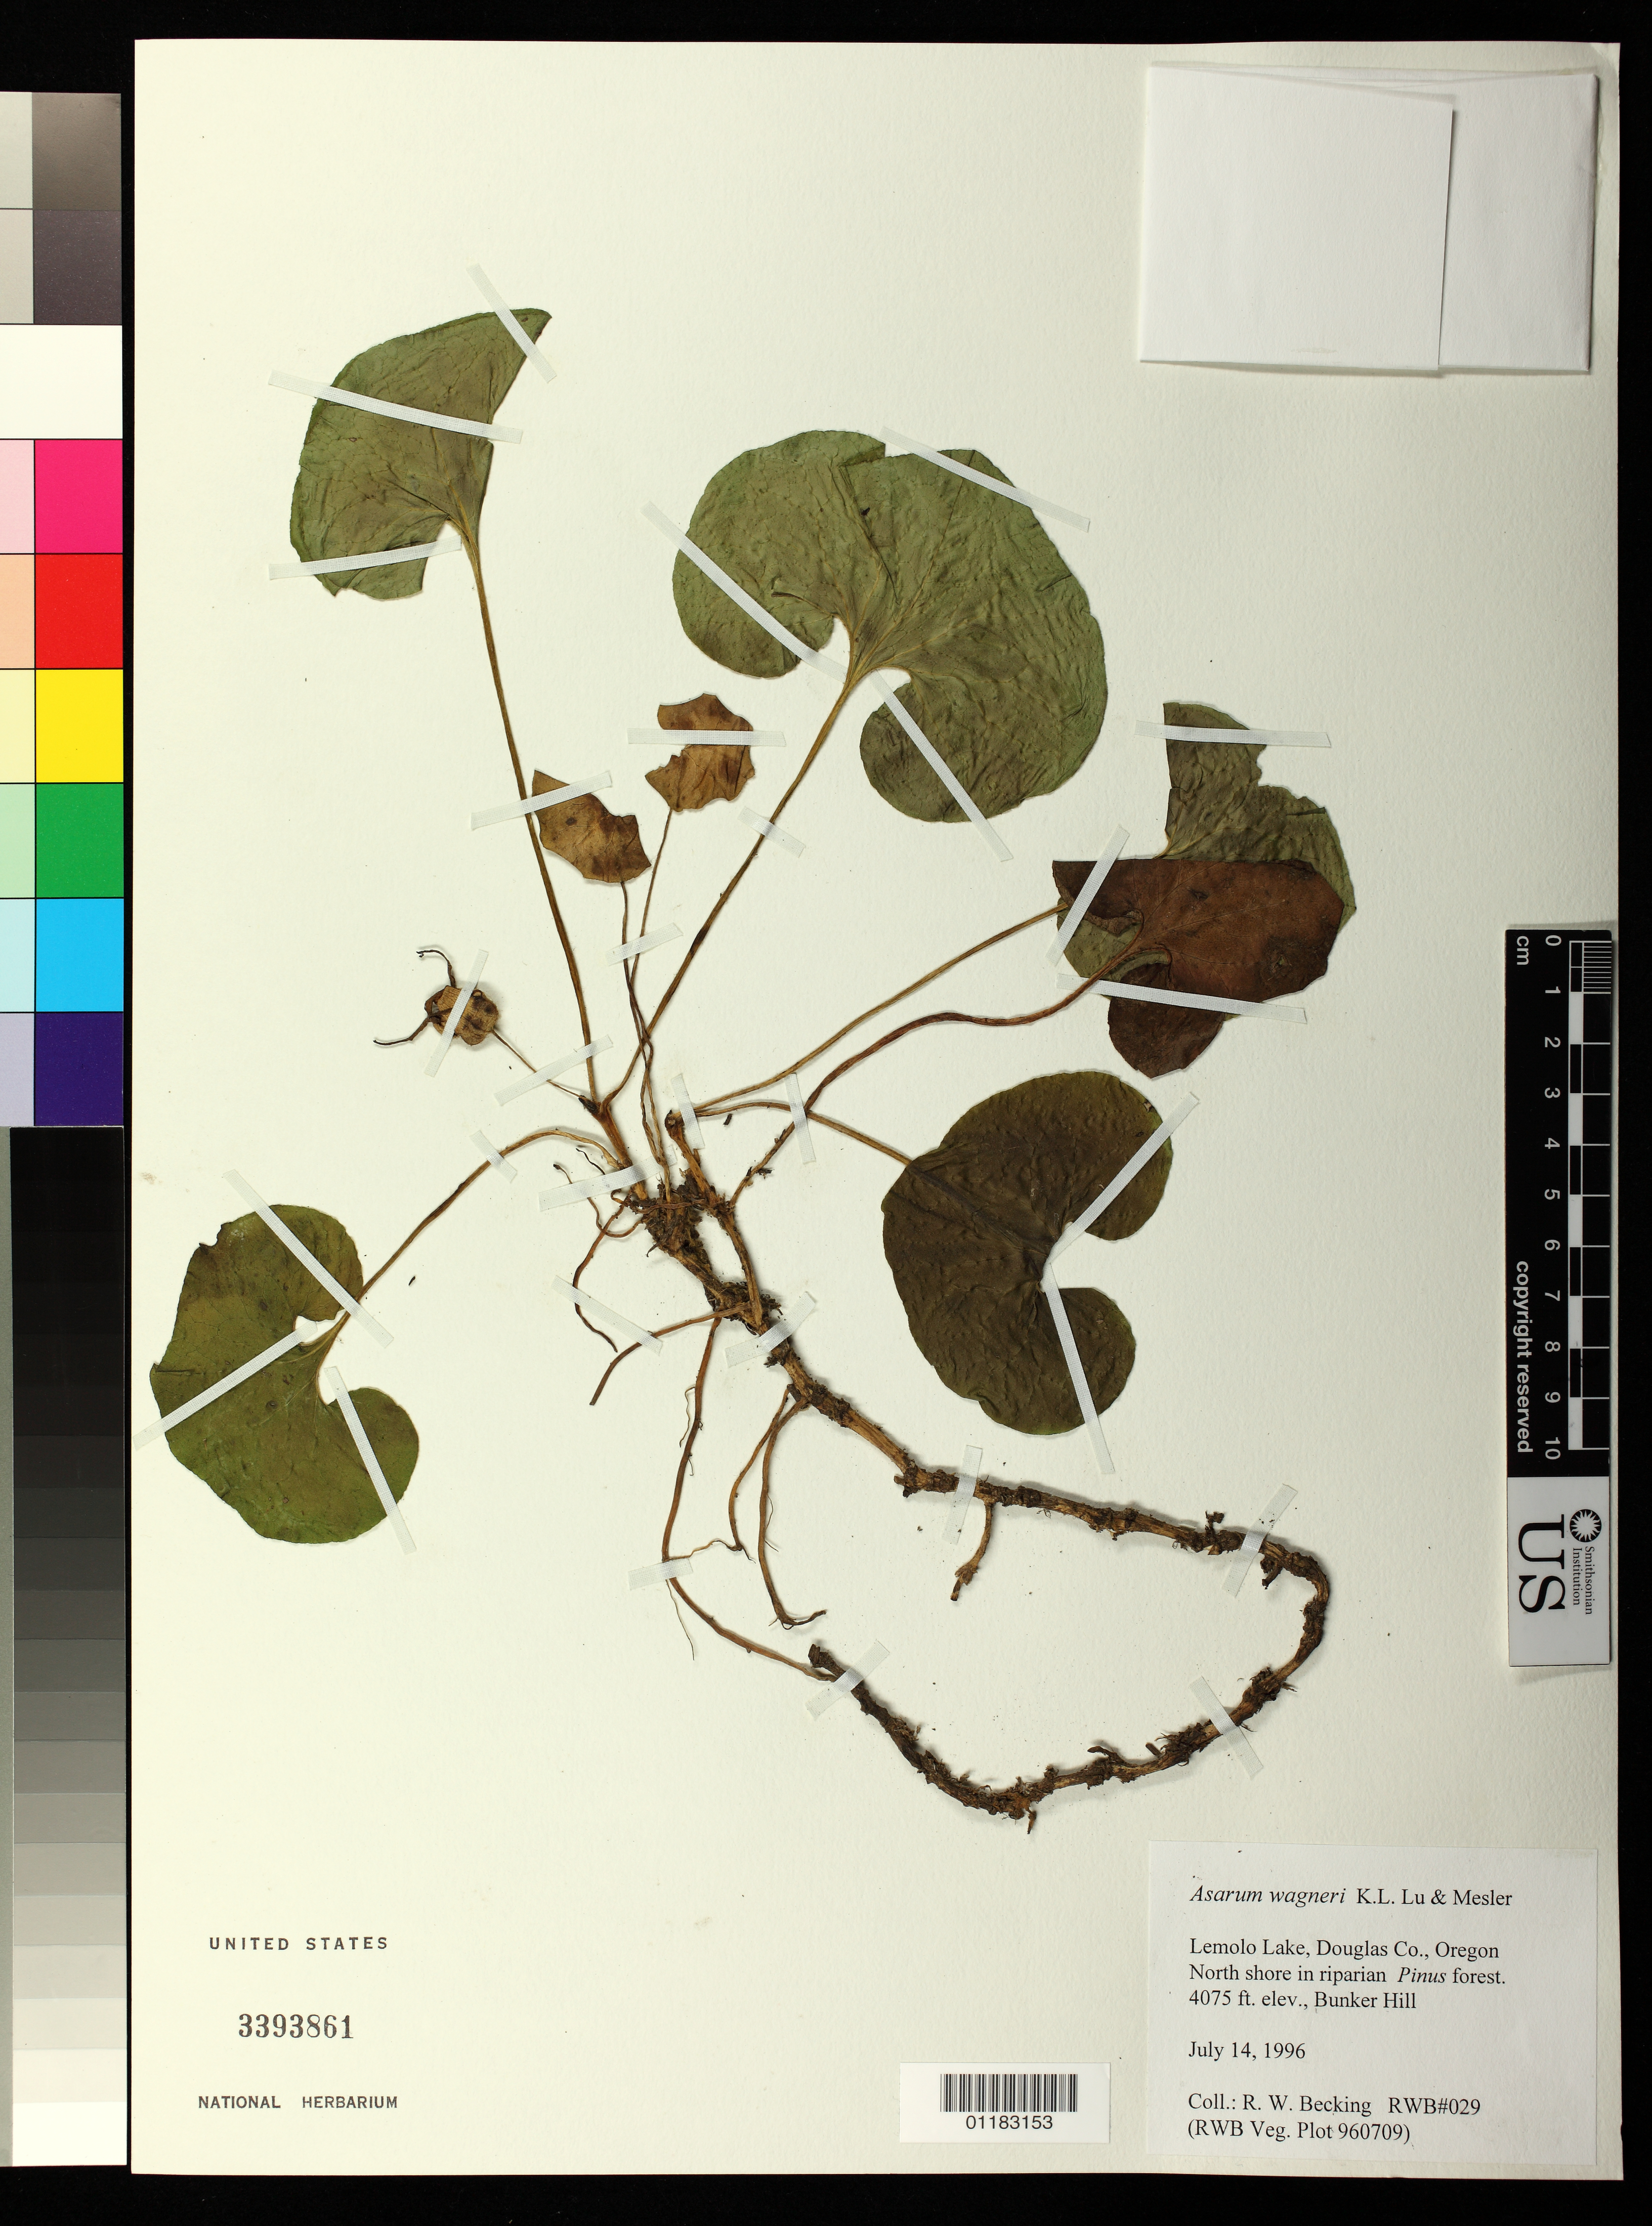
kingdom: Plantae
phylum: Tracheophyta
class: Magnoliopsida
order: Piperales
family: Aristolochiaceae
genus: Asarum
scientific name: Asarum wagneri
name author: Lu & Mesler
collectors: R. Becking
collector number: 29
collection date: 1996-07-14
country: United States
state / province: Oregon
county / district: Douglas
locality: Bunker Hill, north shore Lemolo Lake, Douglas County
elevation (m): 1242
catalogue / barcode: US 3393861